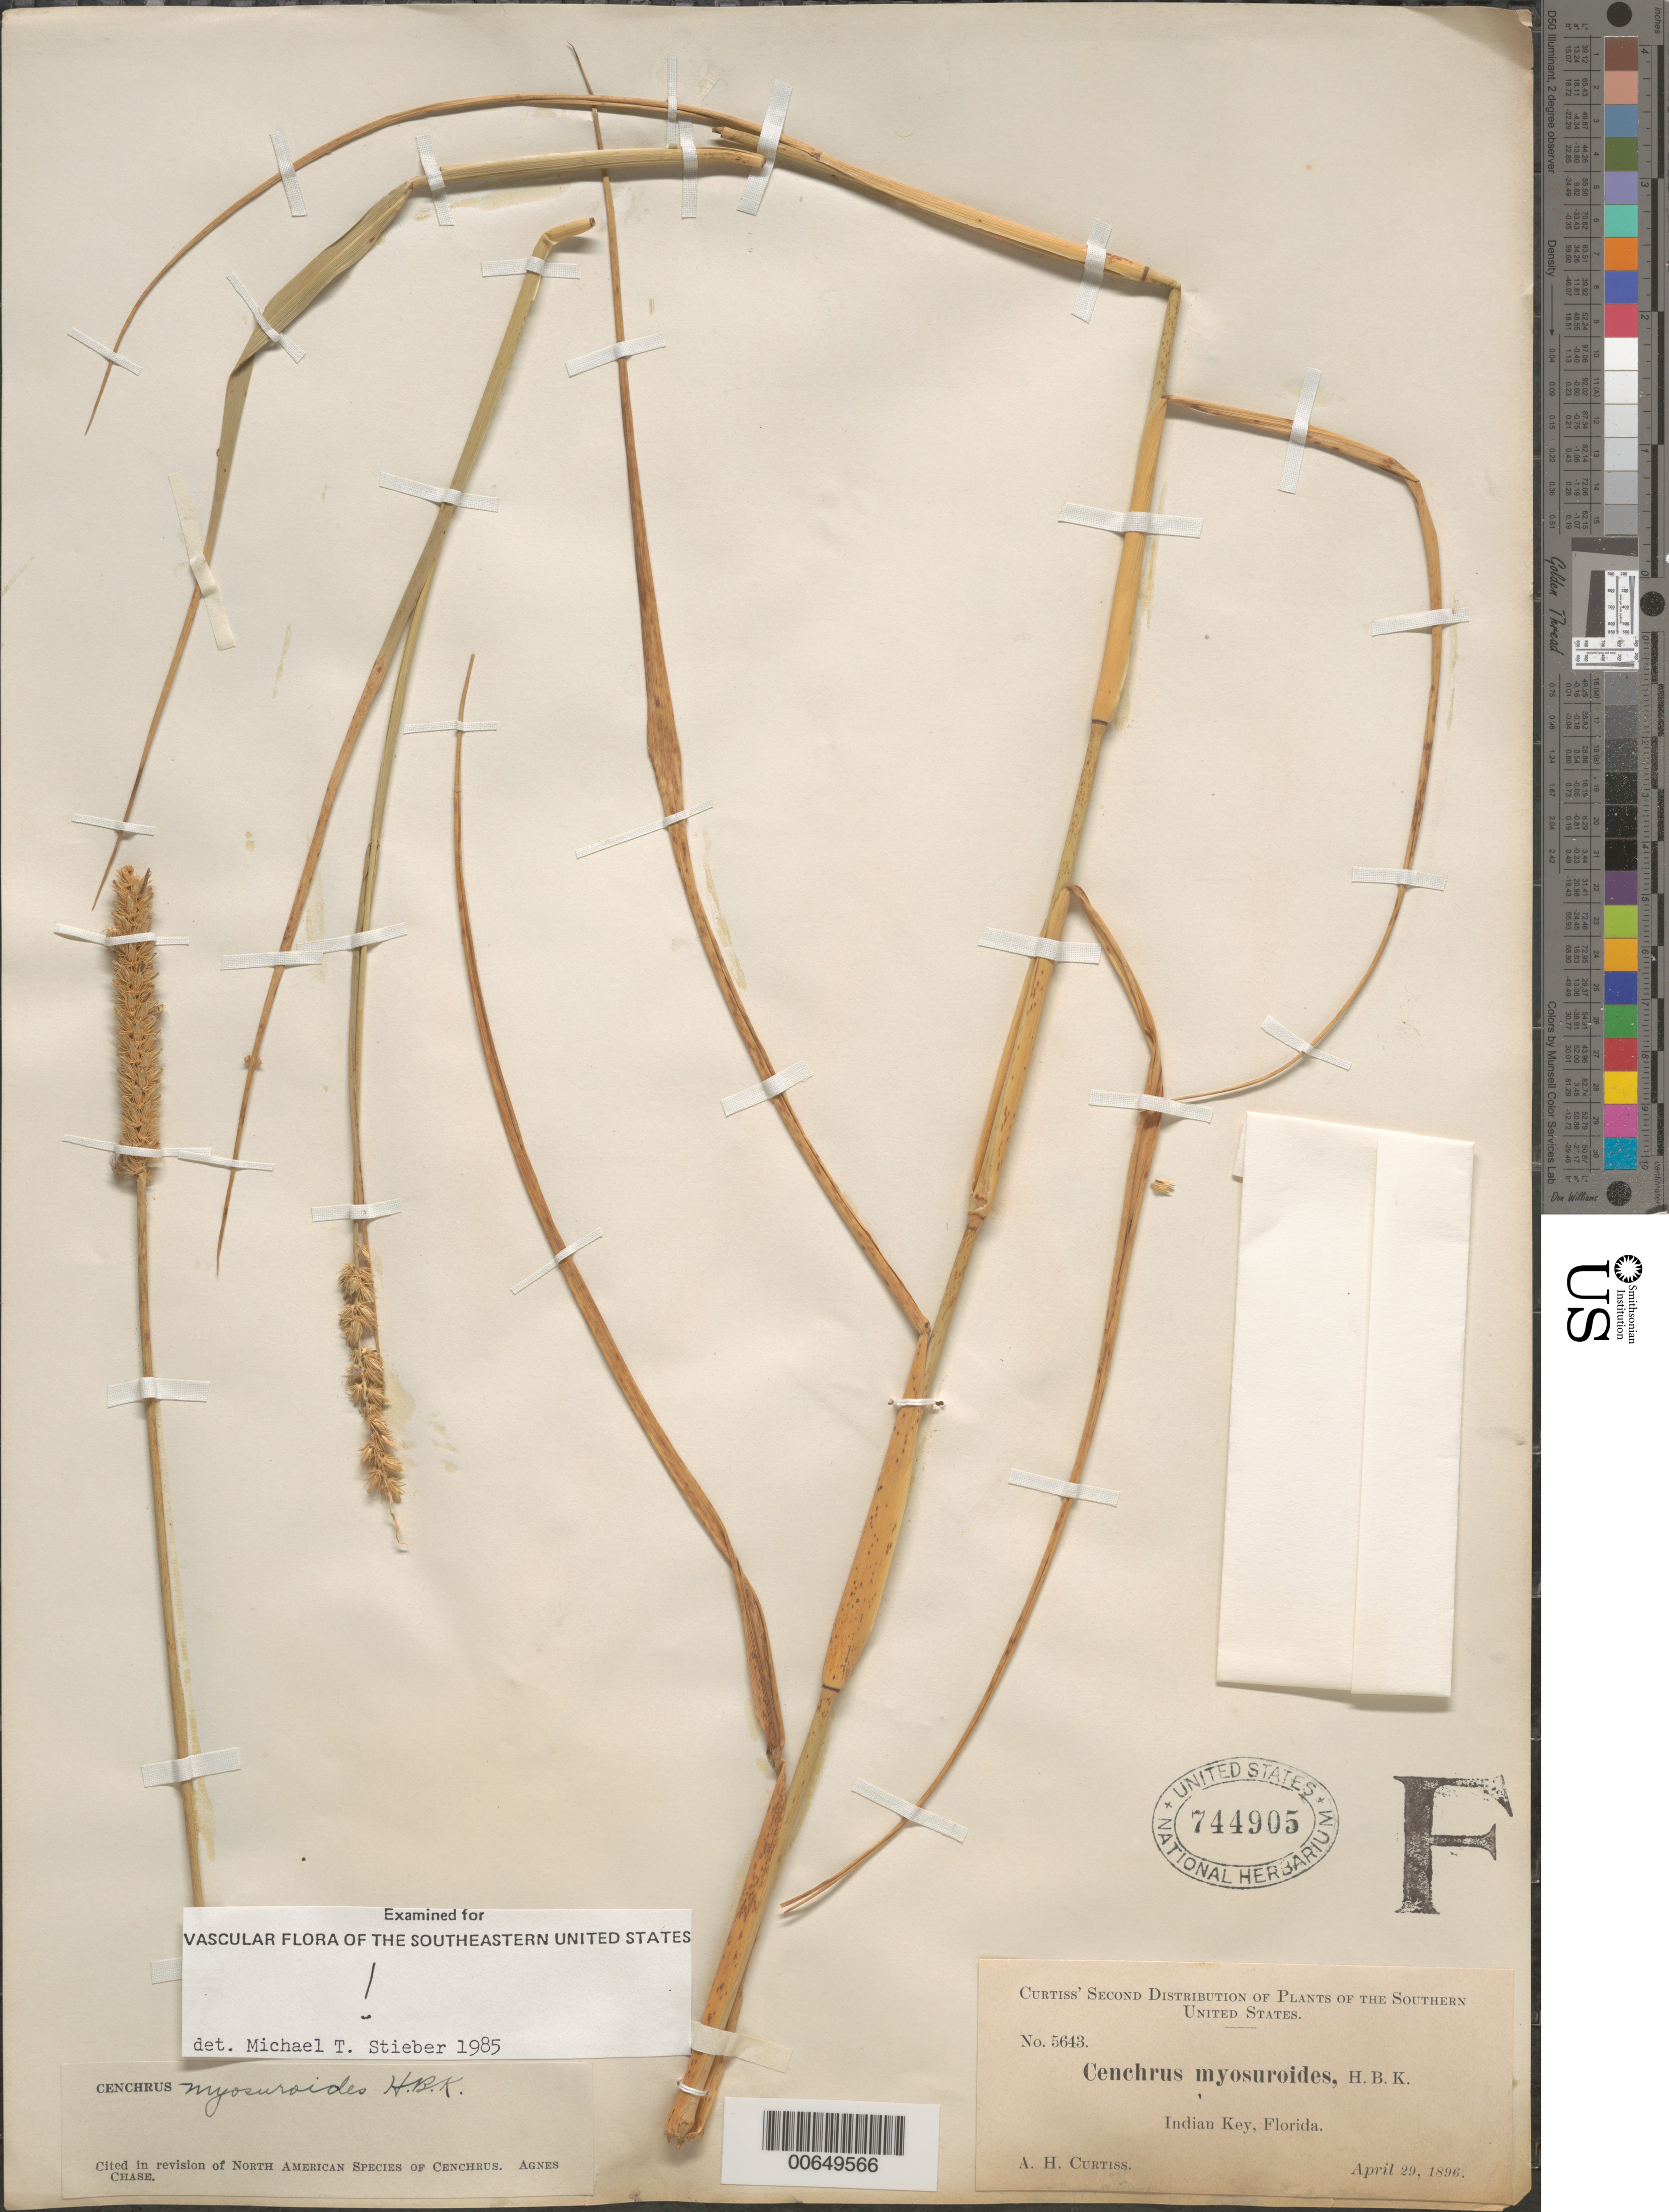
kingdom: Plantae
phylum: Tracheophyta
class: Liliopsida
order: Poales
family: Poaceae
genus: Cenchrus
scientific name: Cenchrus myosuroides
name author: Kunth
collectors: A. H. Curtiss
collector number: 5643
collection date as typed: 29 Apr 1896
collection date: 1896-04-29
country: United States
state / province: Florida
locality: Indian Key.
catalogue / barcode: US 744905